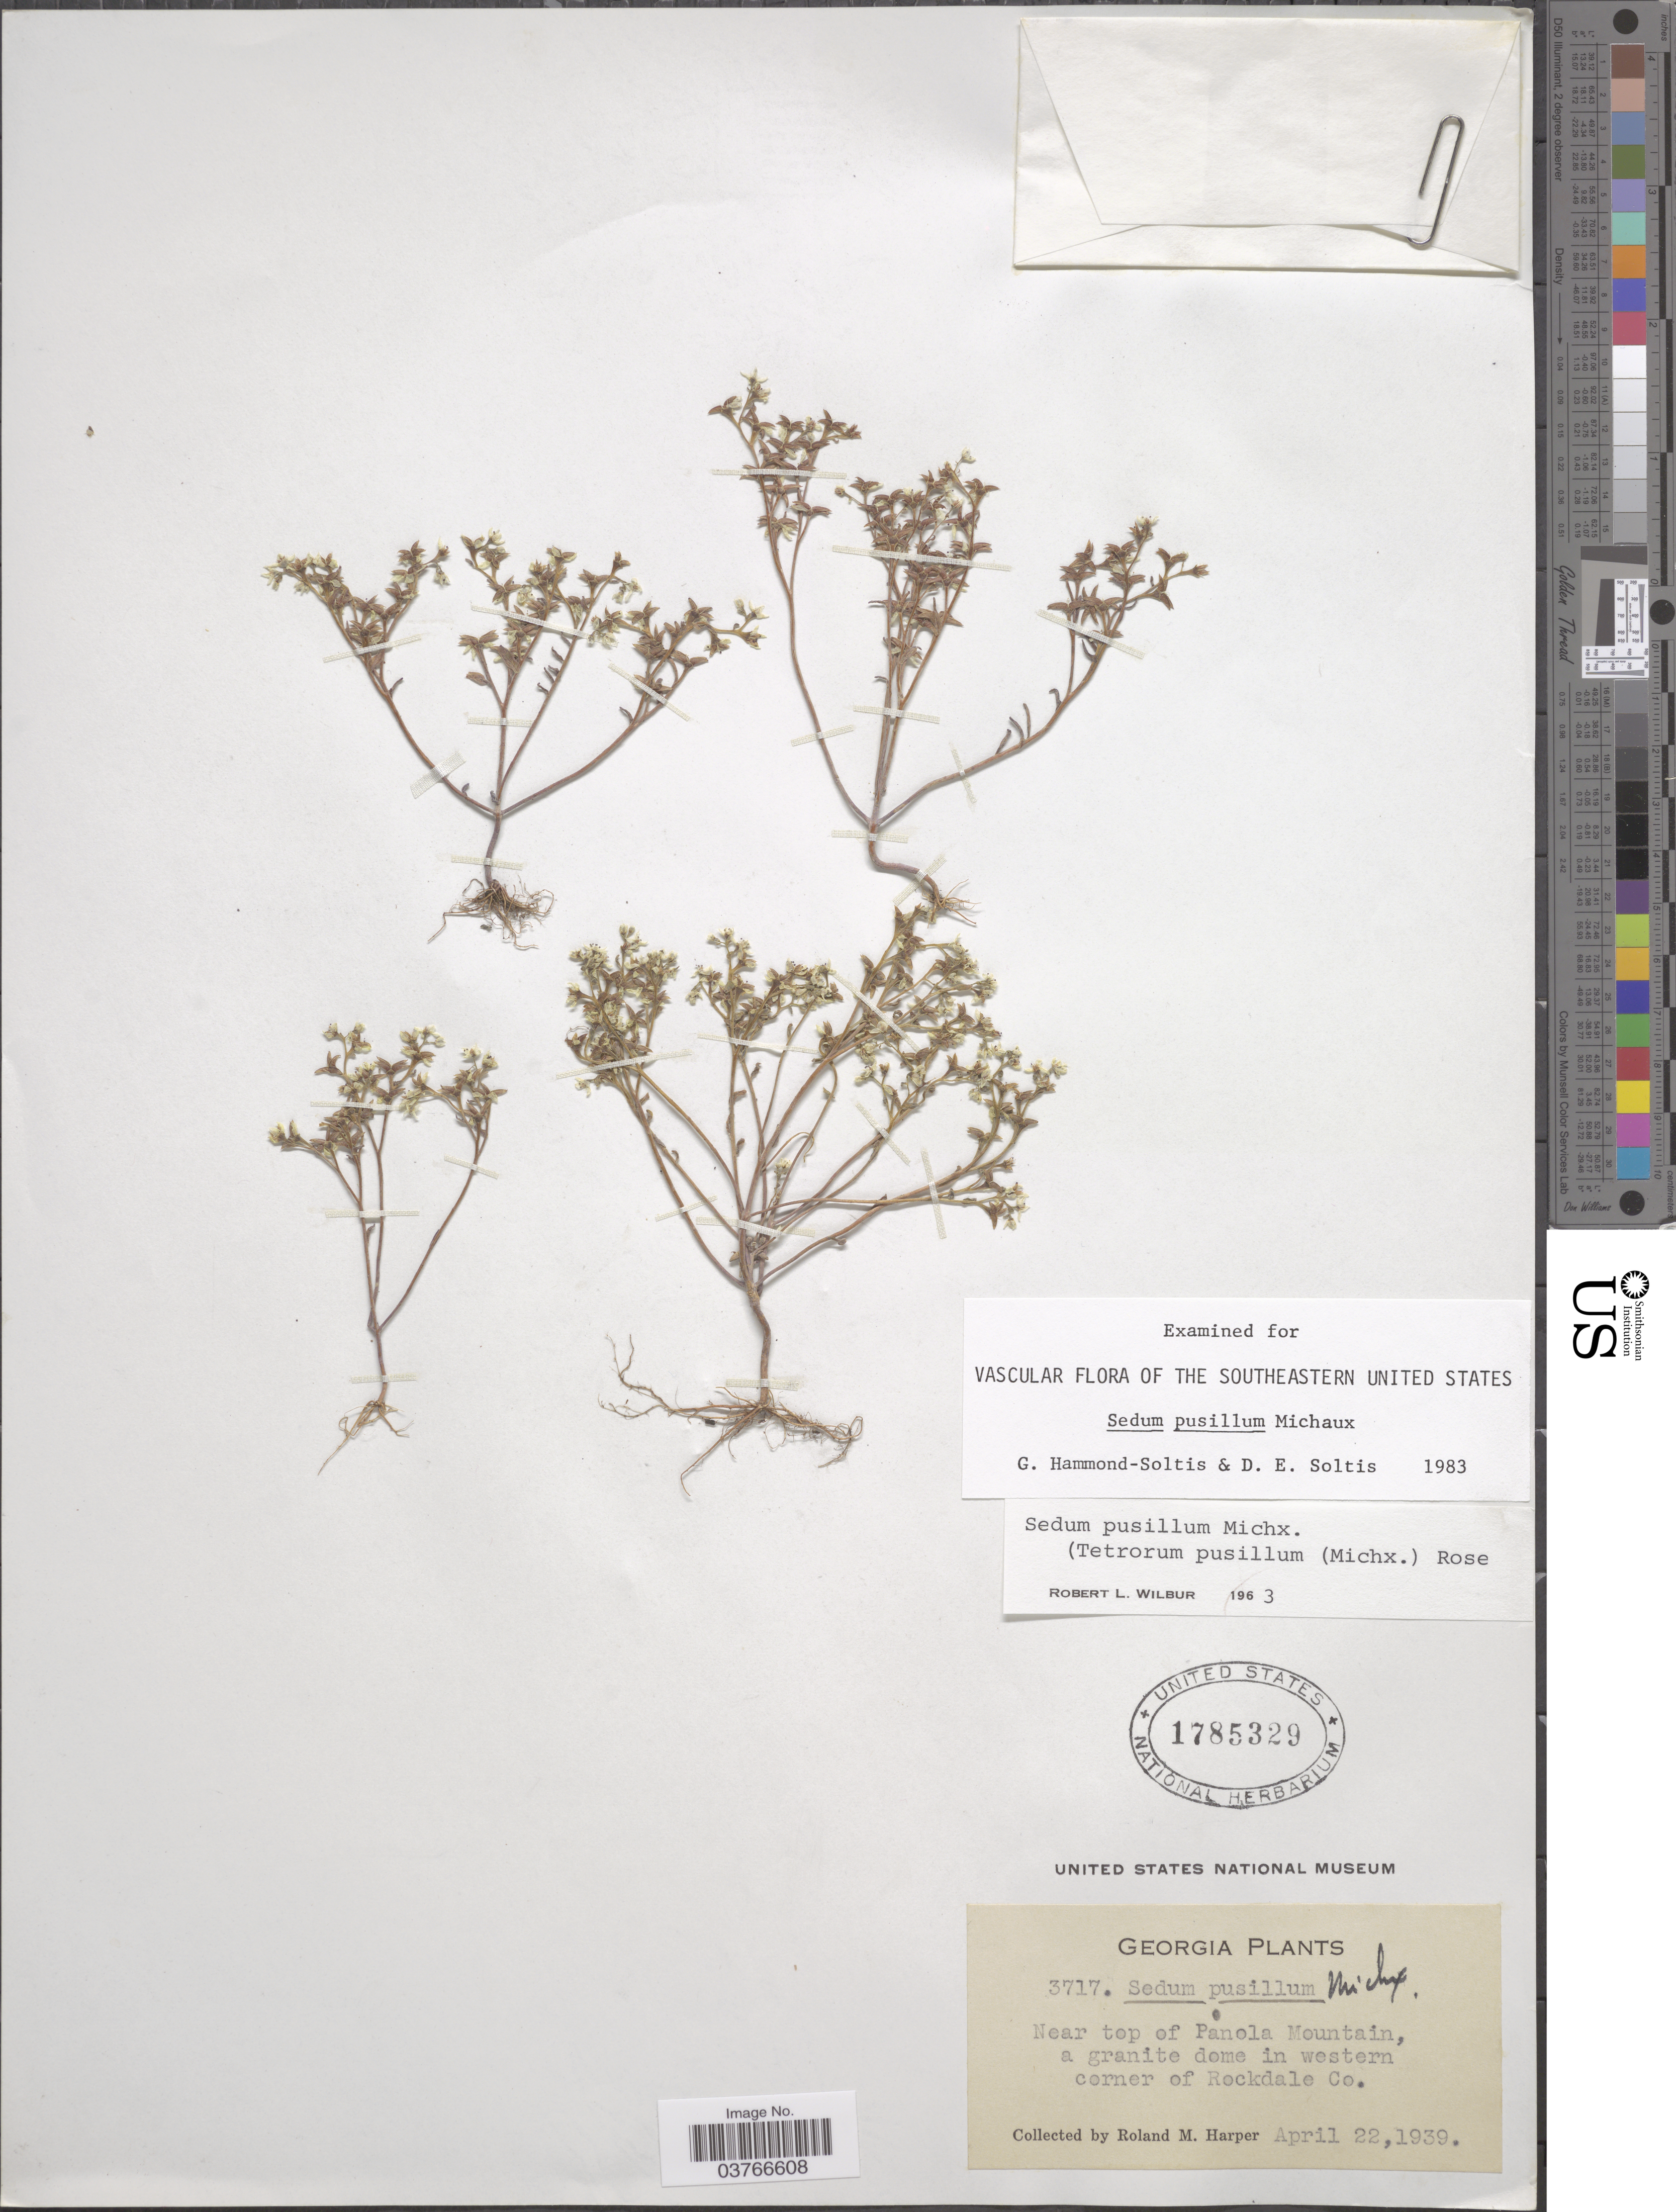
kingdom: Plantae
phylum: Tracheophyta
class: Magnoliopsida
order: Saxifragales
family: Crassulaceae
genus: Sedum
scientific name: Sedum pusillum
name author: Michx.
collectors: R. M. Harper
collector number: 3717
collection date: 1939-04-22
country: United States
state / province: Georgia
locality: Near top of Panola Mountain, a granite dome in western corner of Rockdale Co.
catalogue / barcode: US 1785329